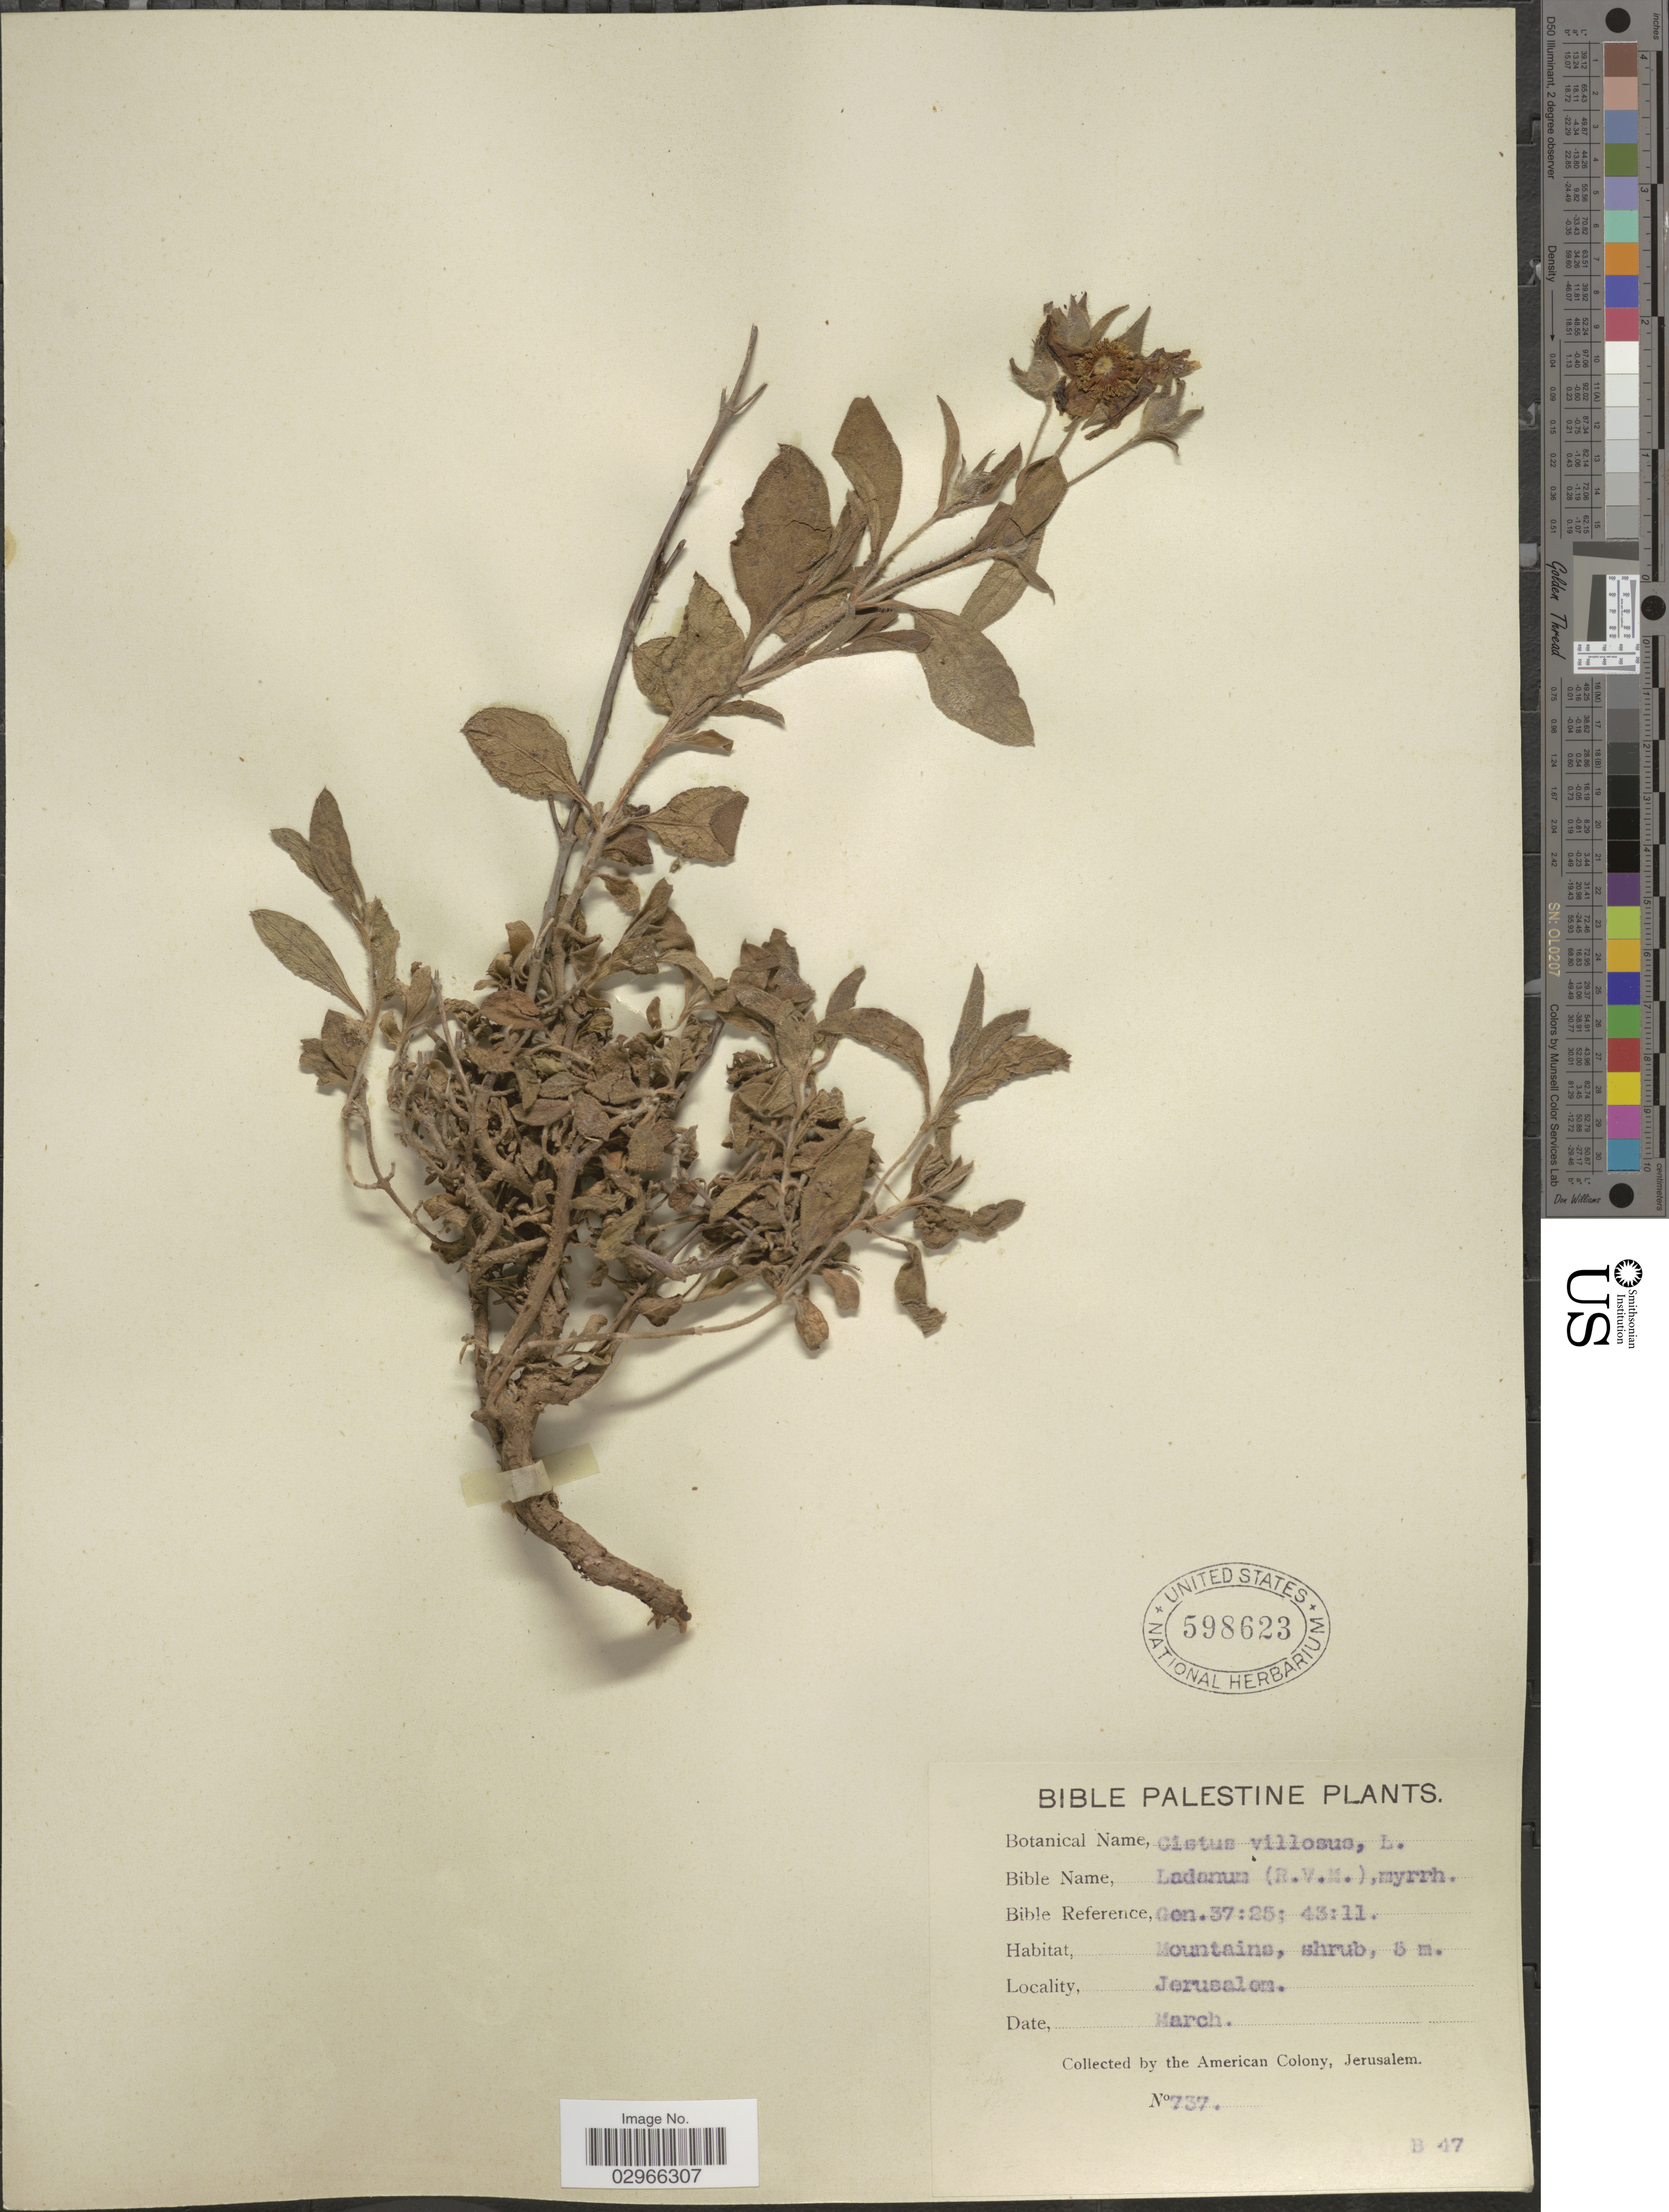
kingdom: Plantae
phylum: Tracheophyta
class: Magnoliopsida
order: Malvales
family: Cistaceae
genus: Cistus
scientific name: Cistus villosus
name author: L.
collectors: American Colony, Jerusalem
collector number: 737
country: Israel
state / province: Jerusalem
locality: Bible Palestine. Mountains.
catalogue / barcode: US 598623